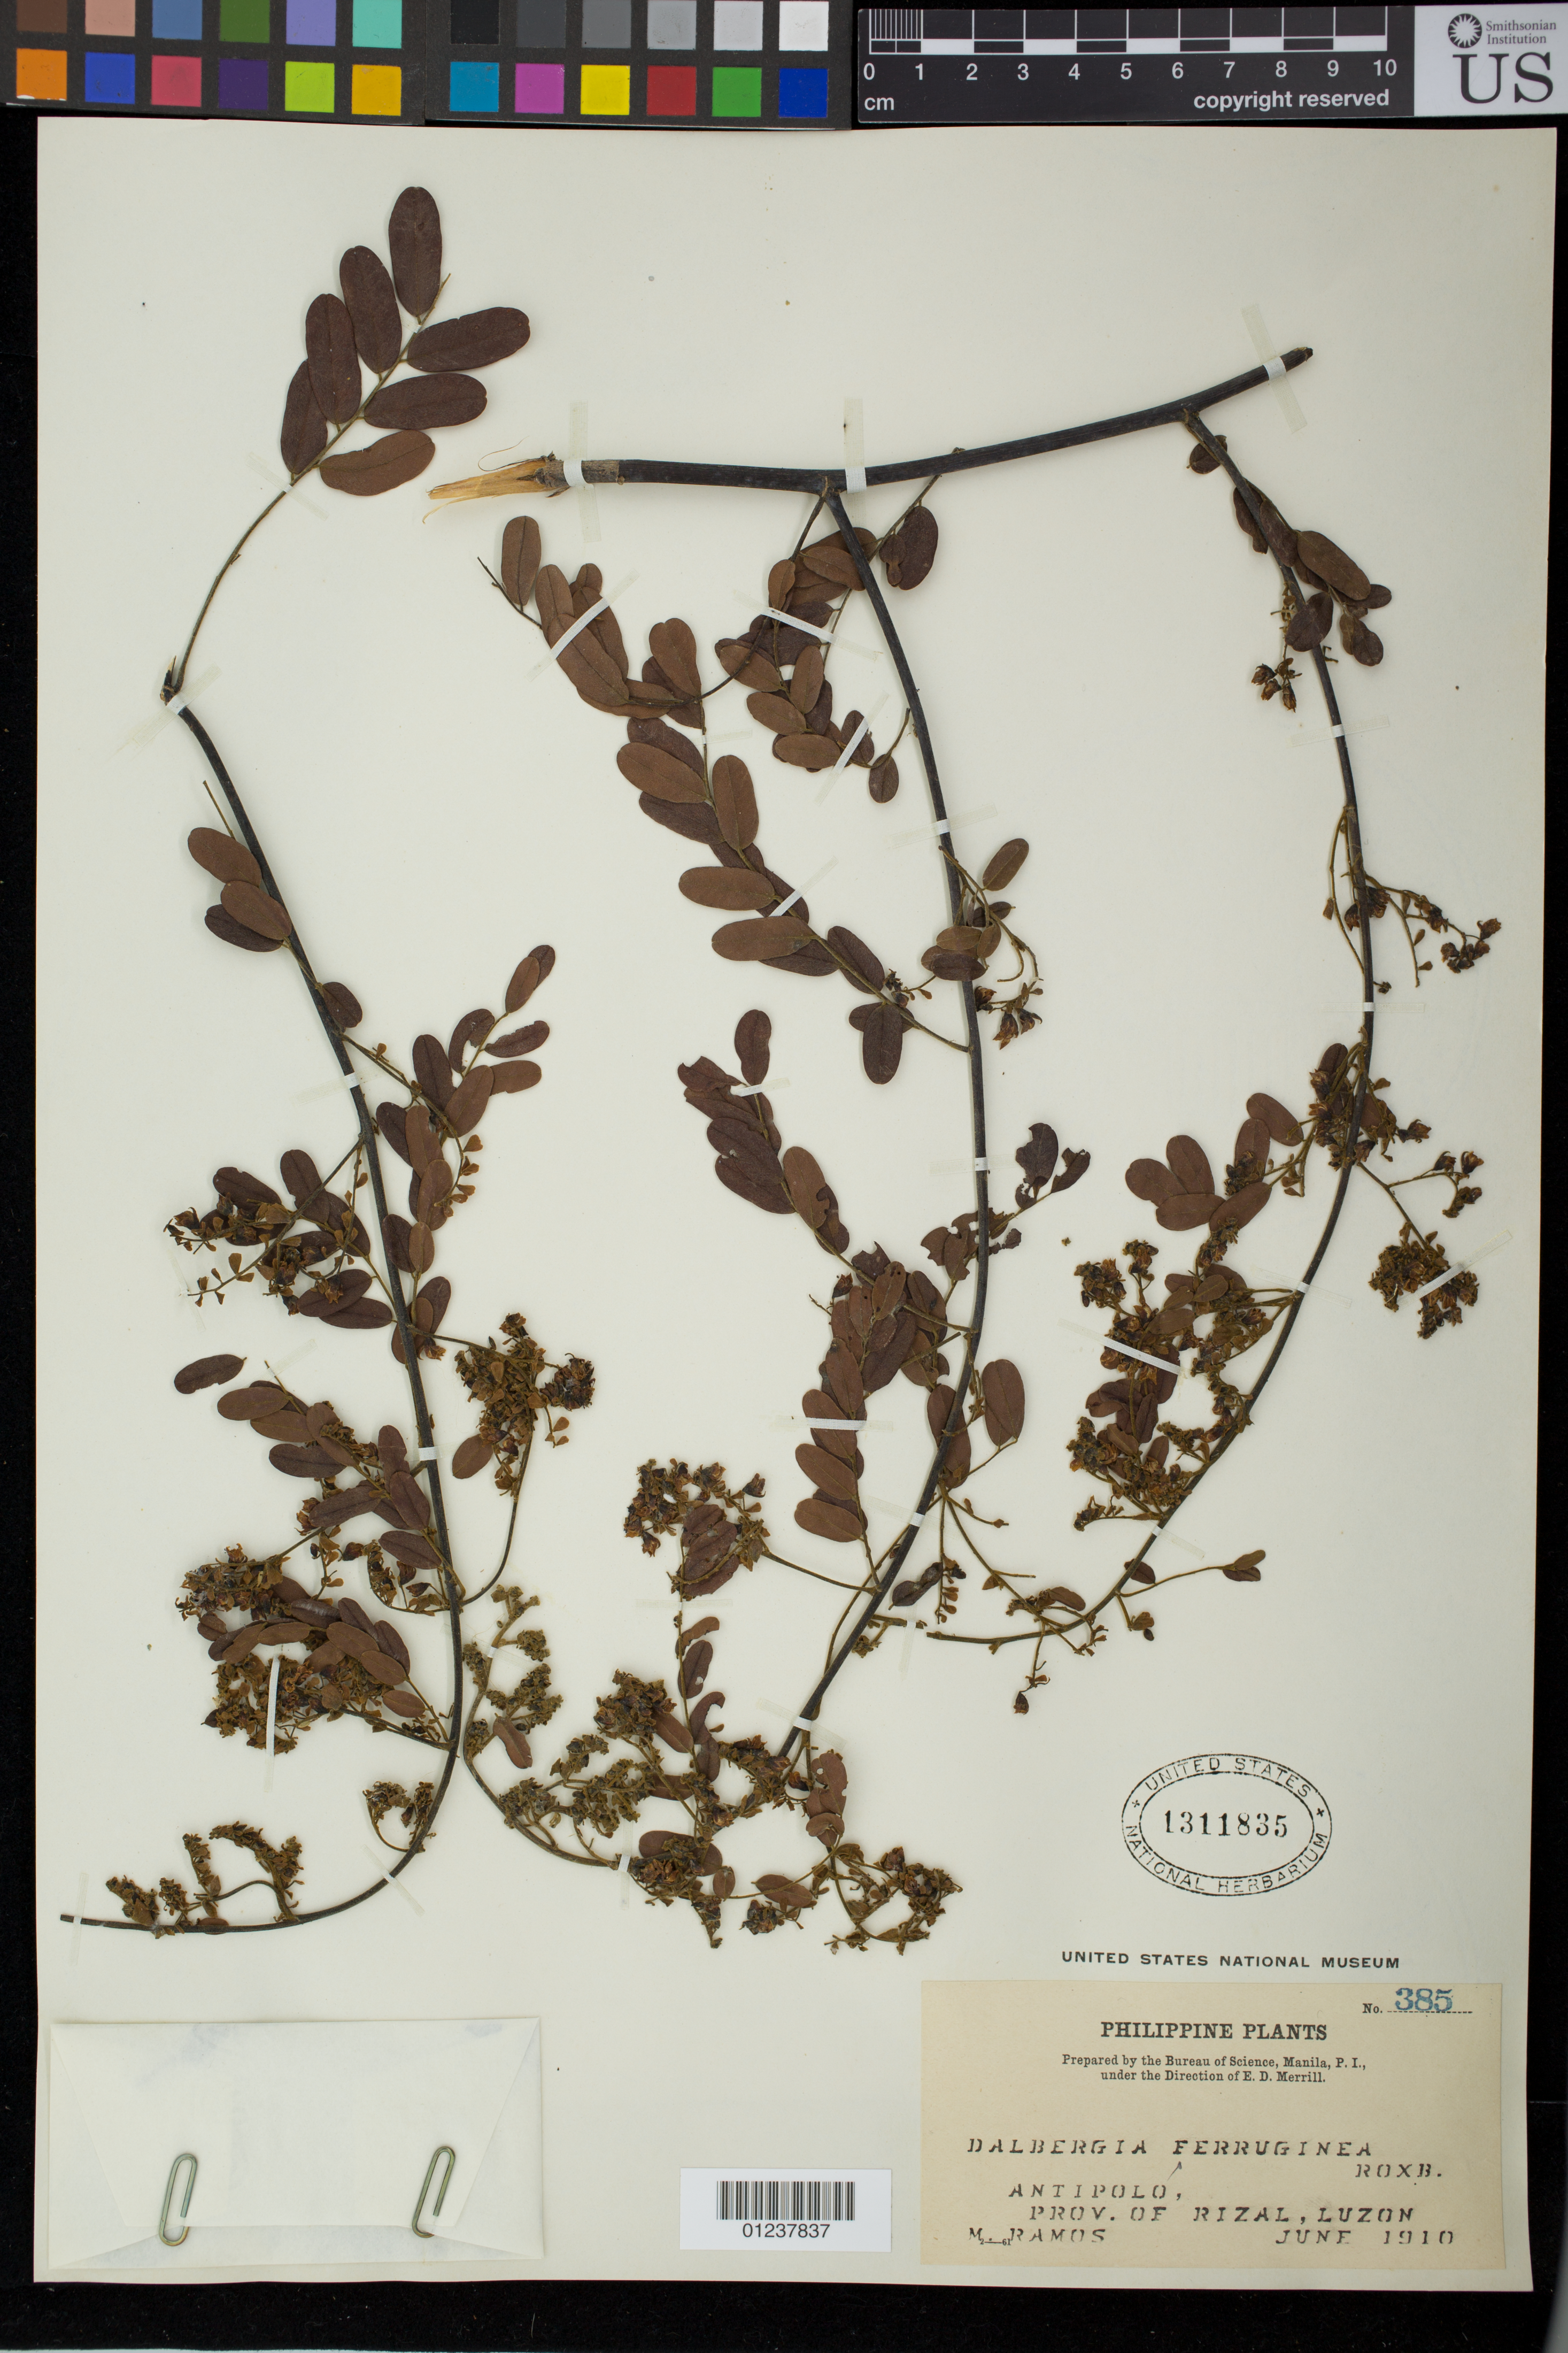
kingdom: Plantae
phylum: Tracheophyta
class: Magnoliopsida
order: Fabales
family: Fabaceae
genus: Dalbergia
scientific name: Dalbergia ferruginea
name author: Roxb.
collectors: M. Ramos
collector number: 385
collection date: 1910-06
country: Philippines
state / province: Calabarzon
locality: Antipolo, Prov.of Rizal, Luzon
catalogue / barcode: US 1311835